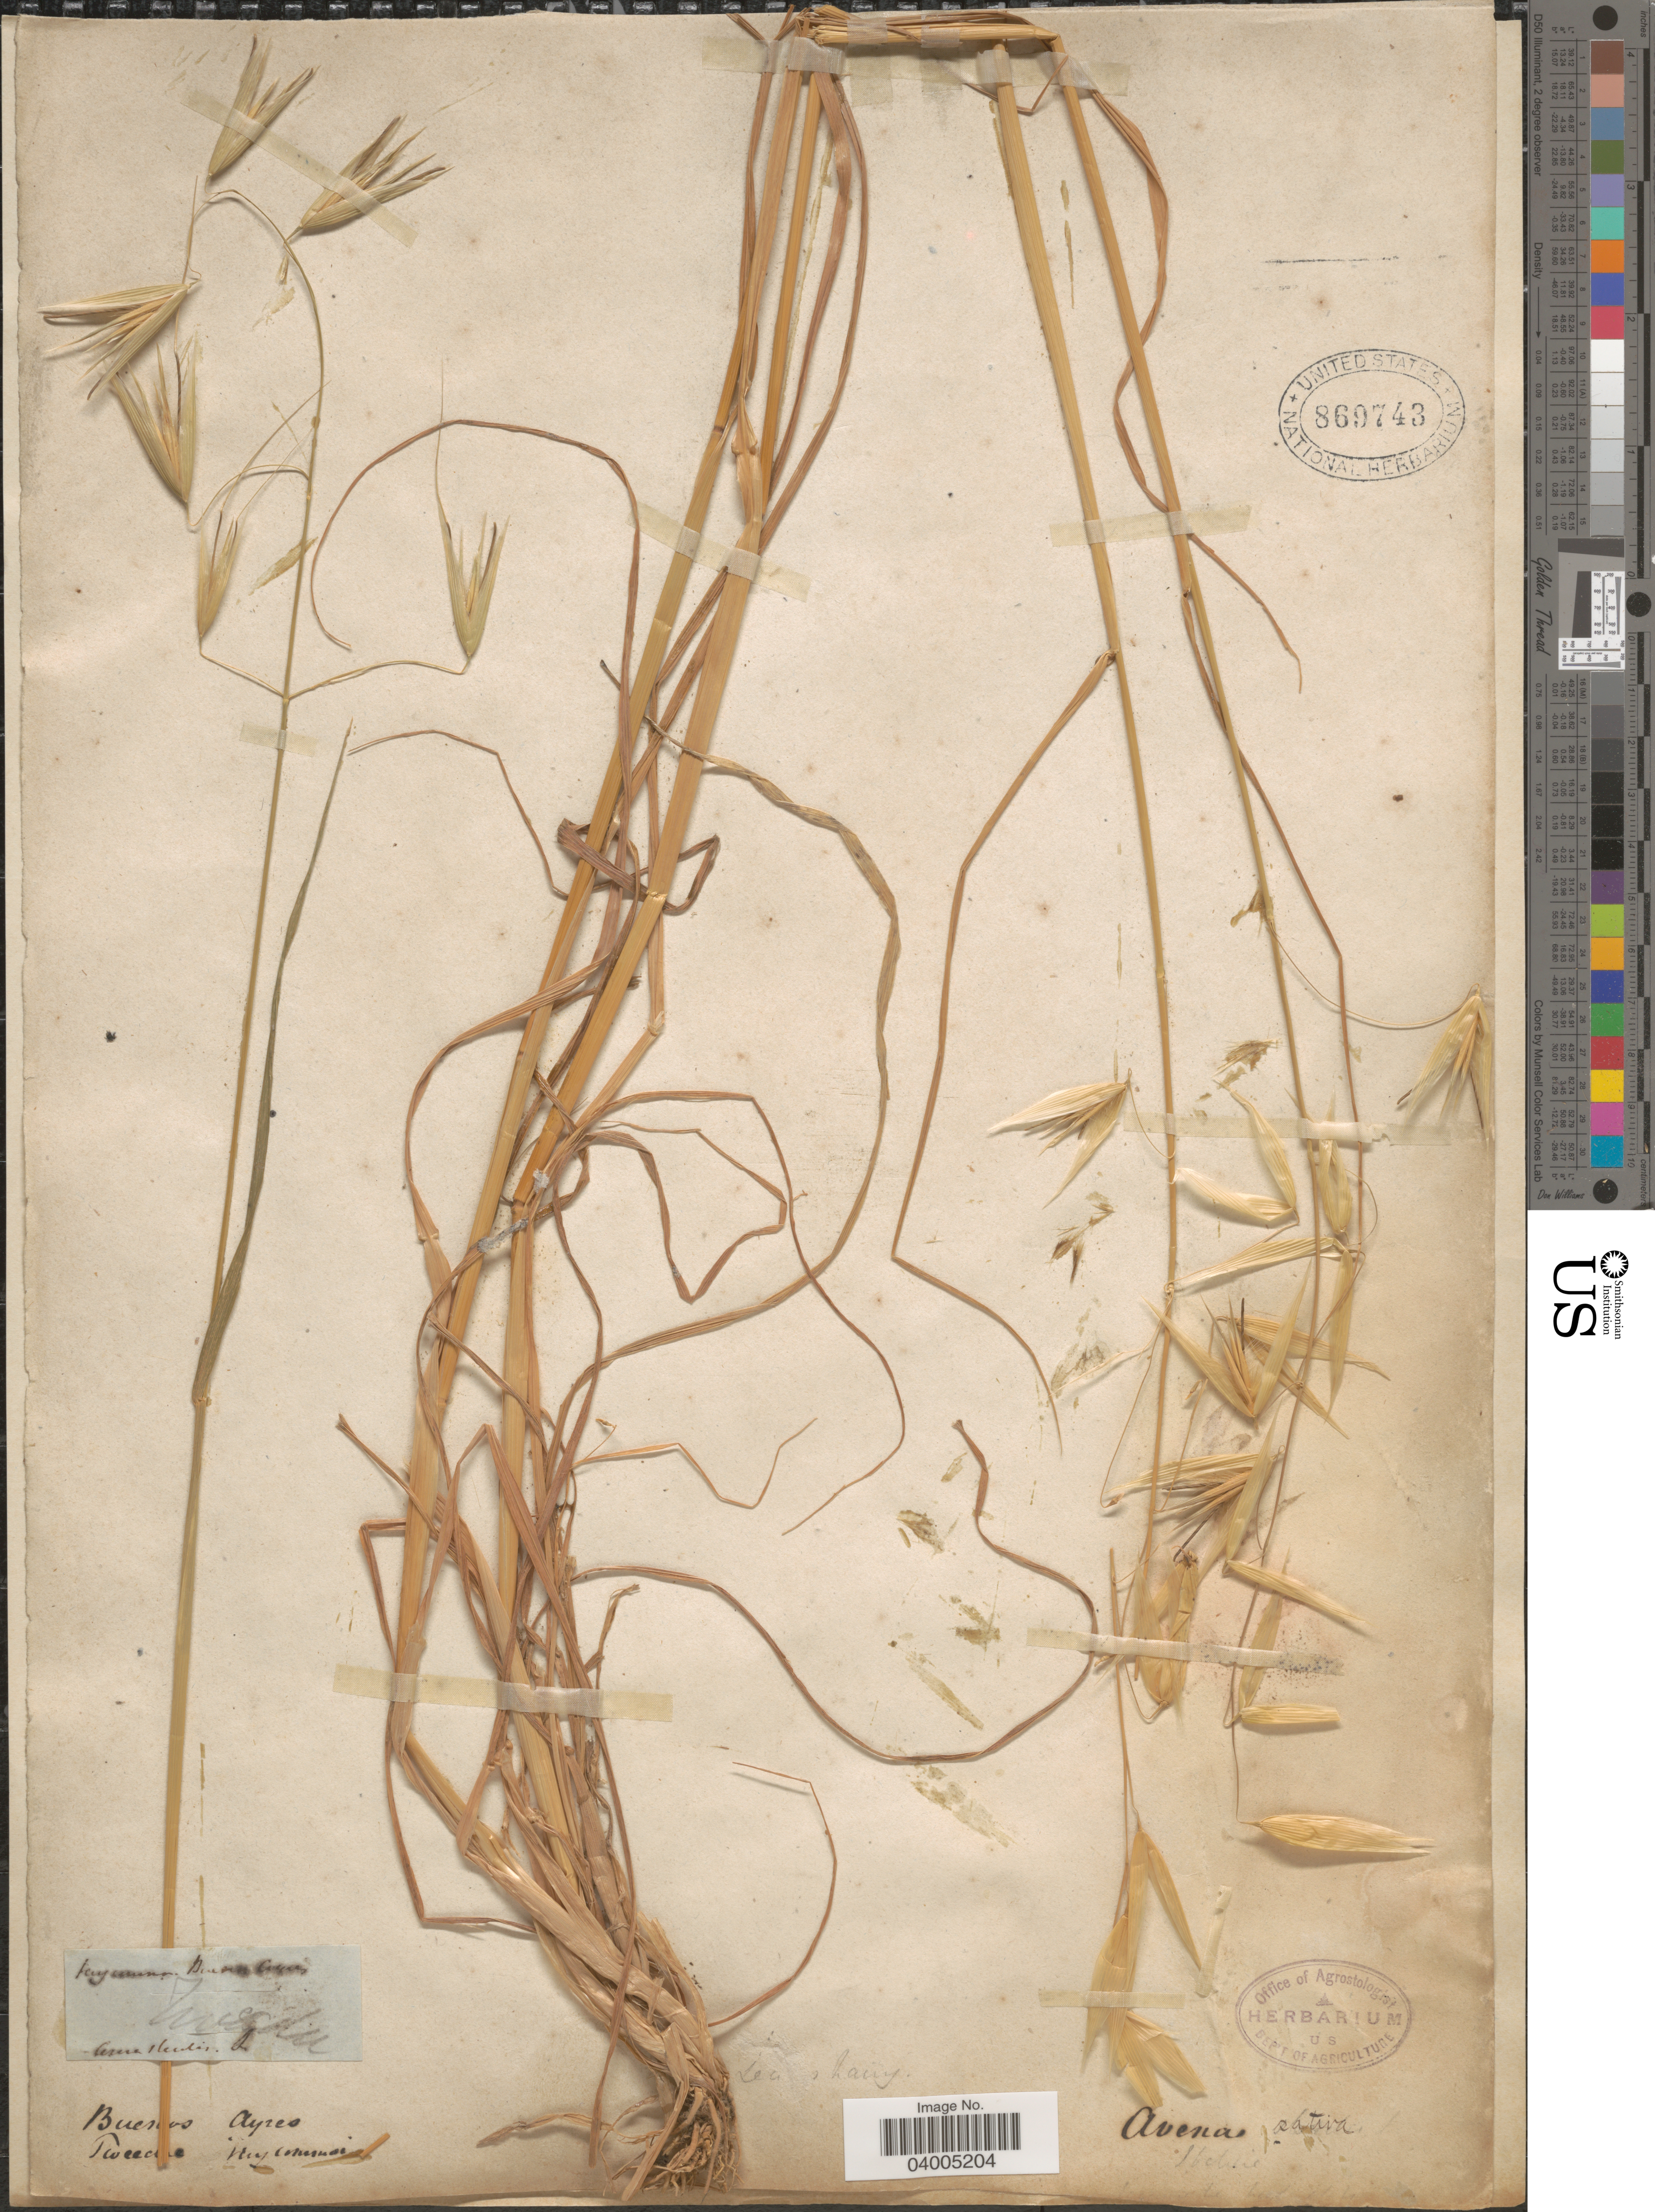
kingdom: Plantae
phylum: Tracheophyta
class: Liliopsida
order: Poales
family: Poaceae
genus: Avena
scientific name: Avena sterilis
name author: L.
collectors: -- Tweedie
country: Argentina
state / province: Buenos Aires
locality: Buenos Ayres.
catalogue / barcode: US 869743